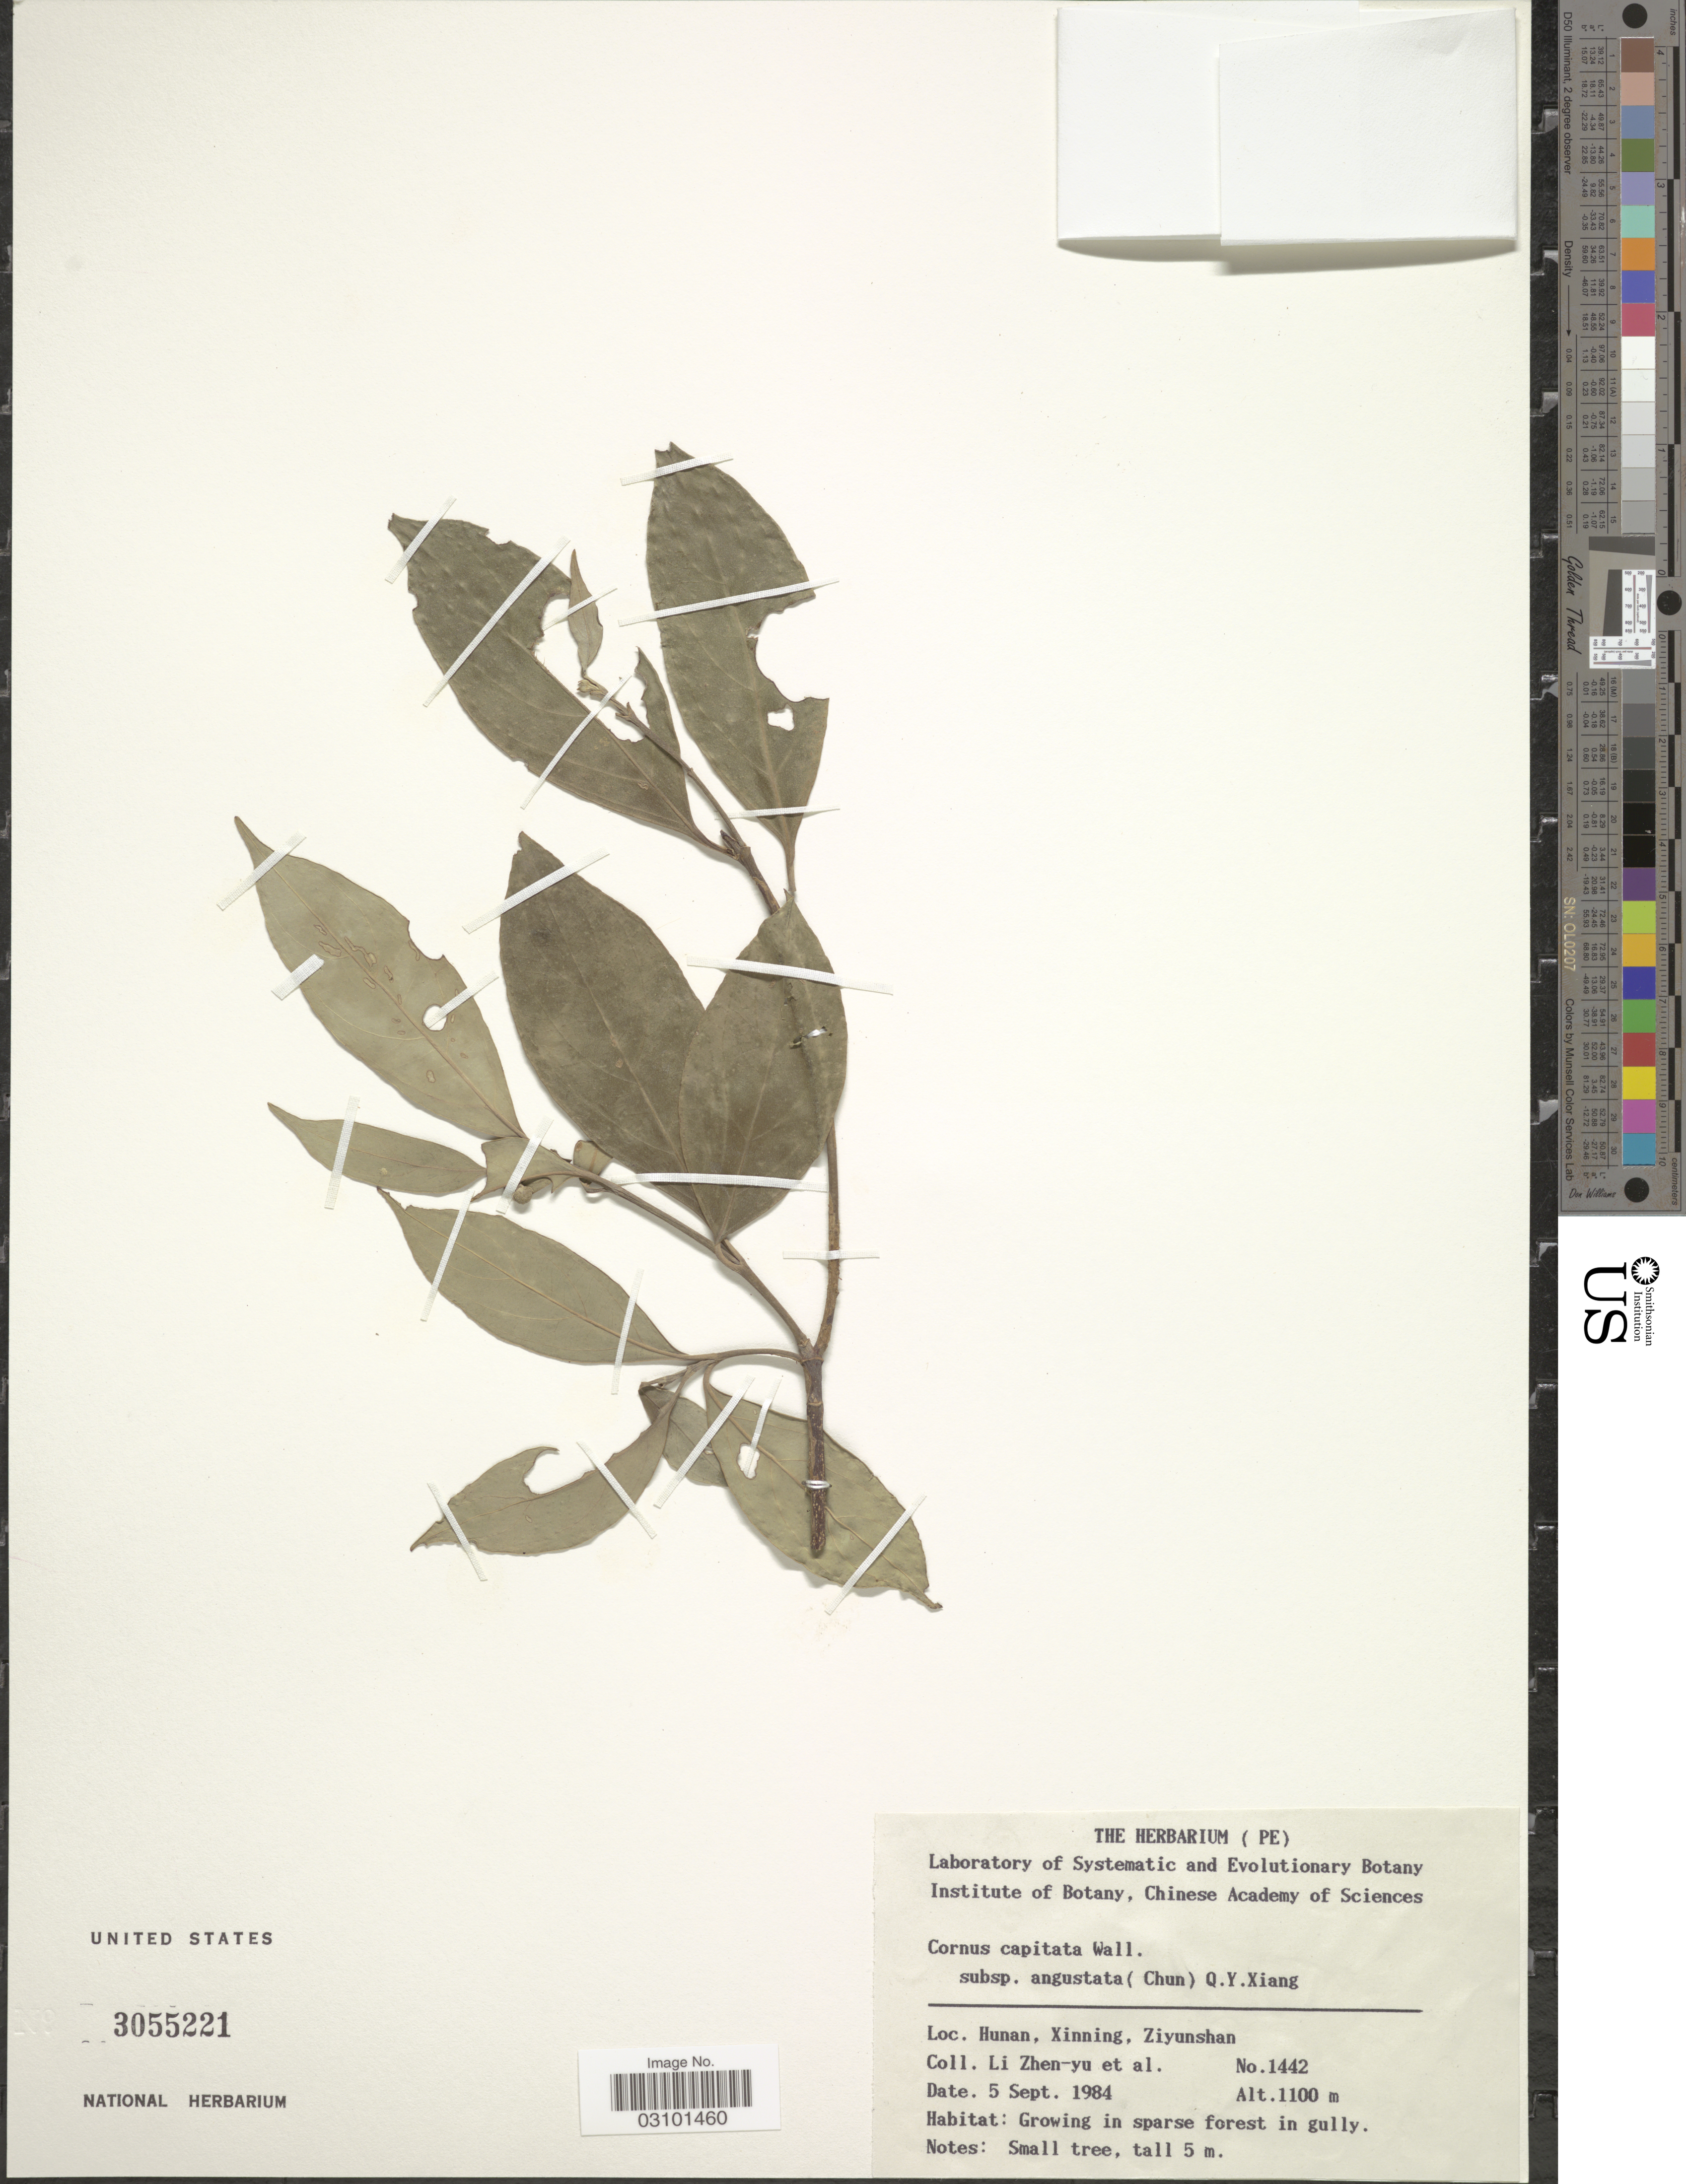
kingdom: Plantae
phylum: Tracheophyta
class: Magnoliopsida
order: Cornales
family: Cornaceae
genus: Cornus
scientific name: Cornus capitata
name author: Wall.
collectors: Z. Y. Li & et al.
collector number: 1442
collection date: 1984-09-05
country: China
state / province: Hunan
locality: Xinning, Ziyunshan.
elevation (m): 1100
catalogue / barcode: US 3055221